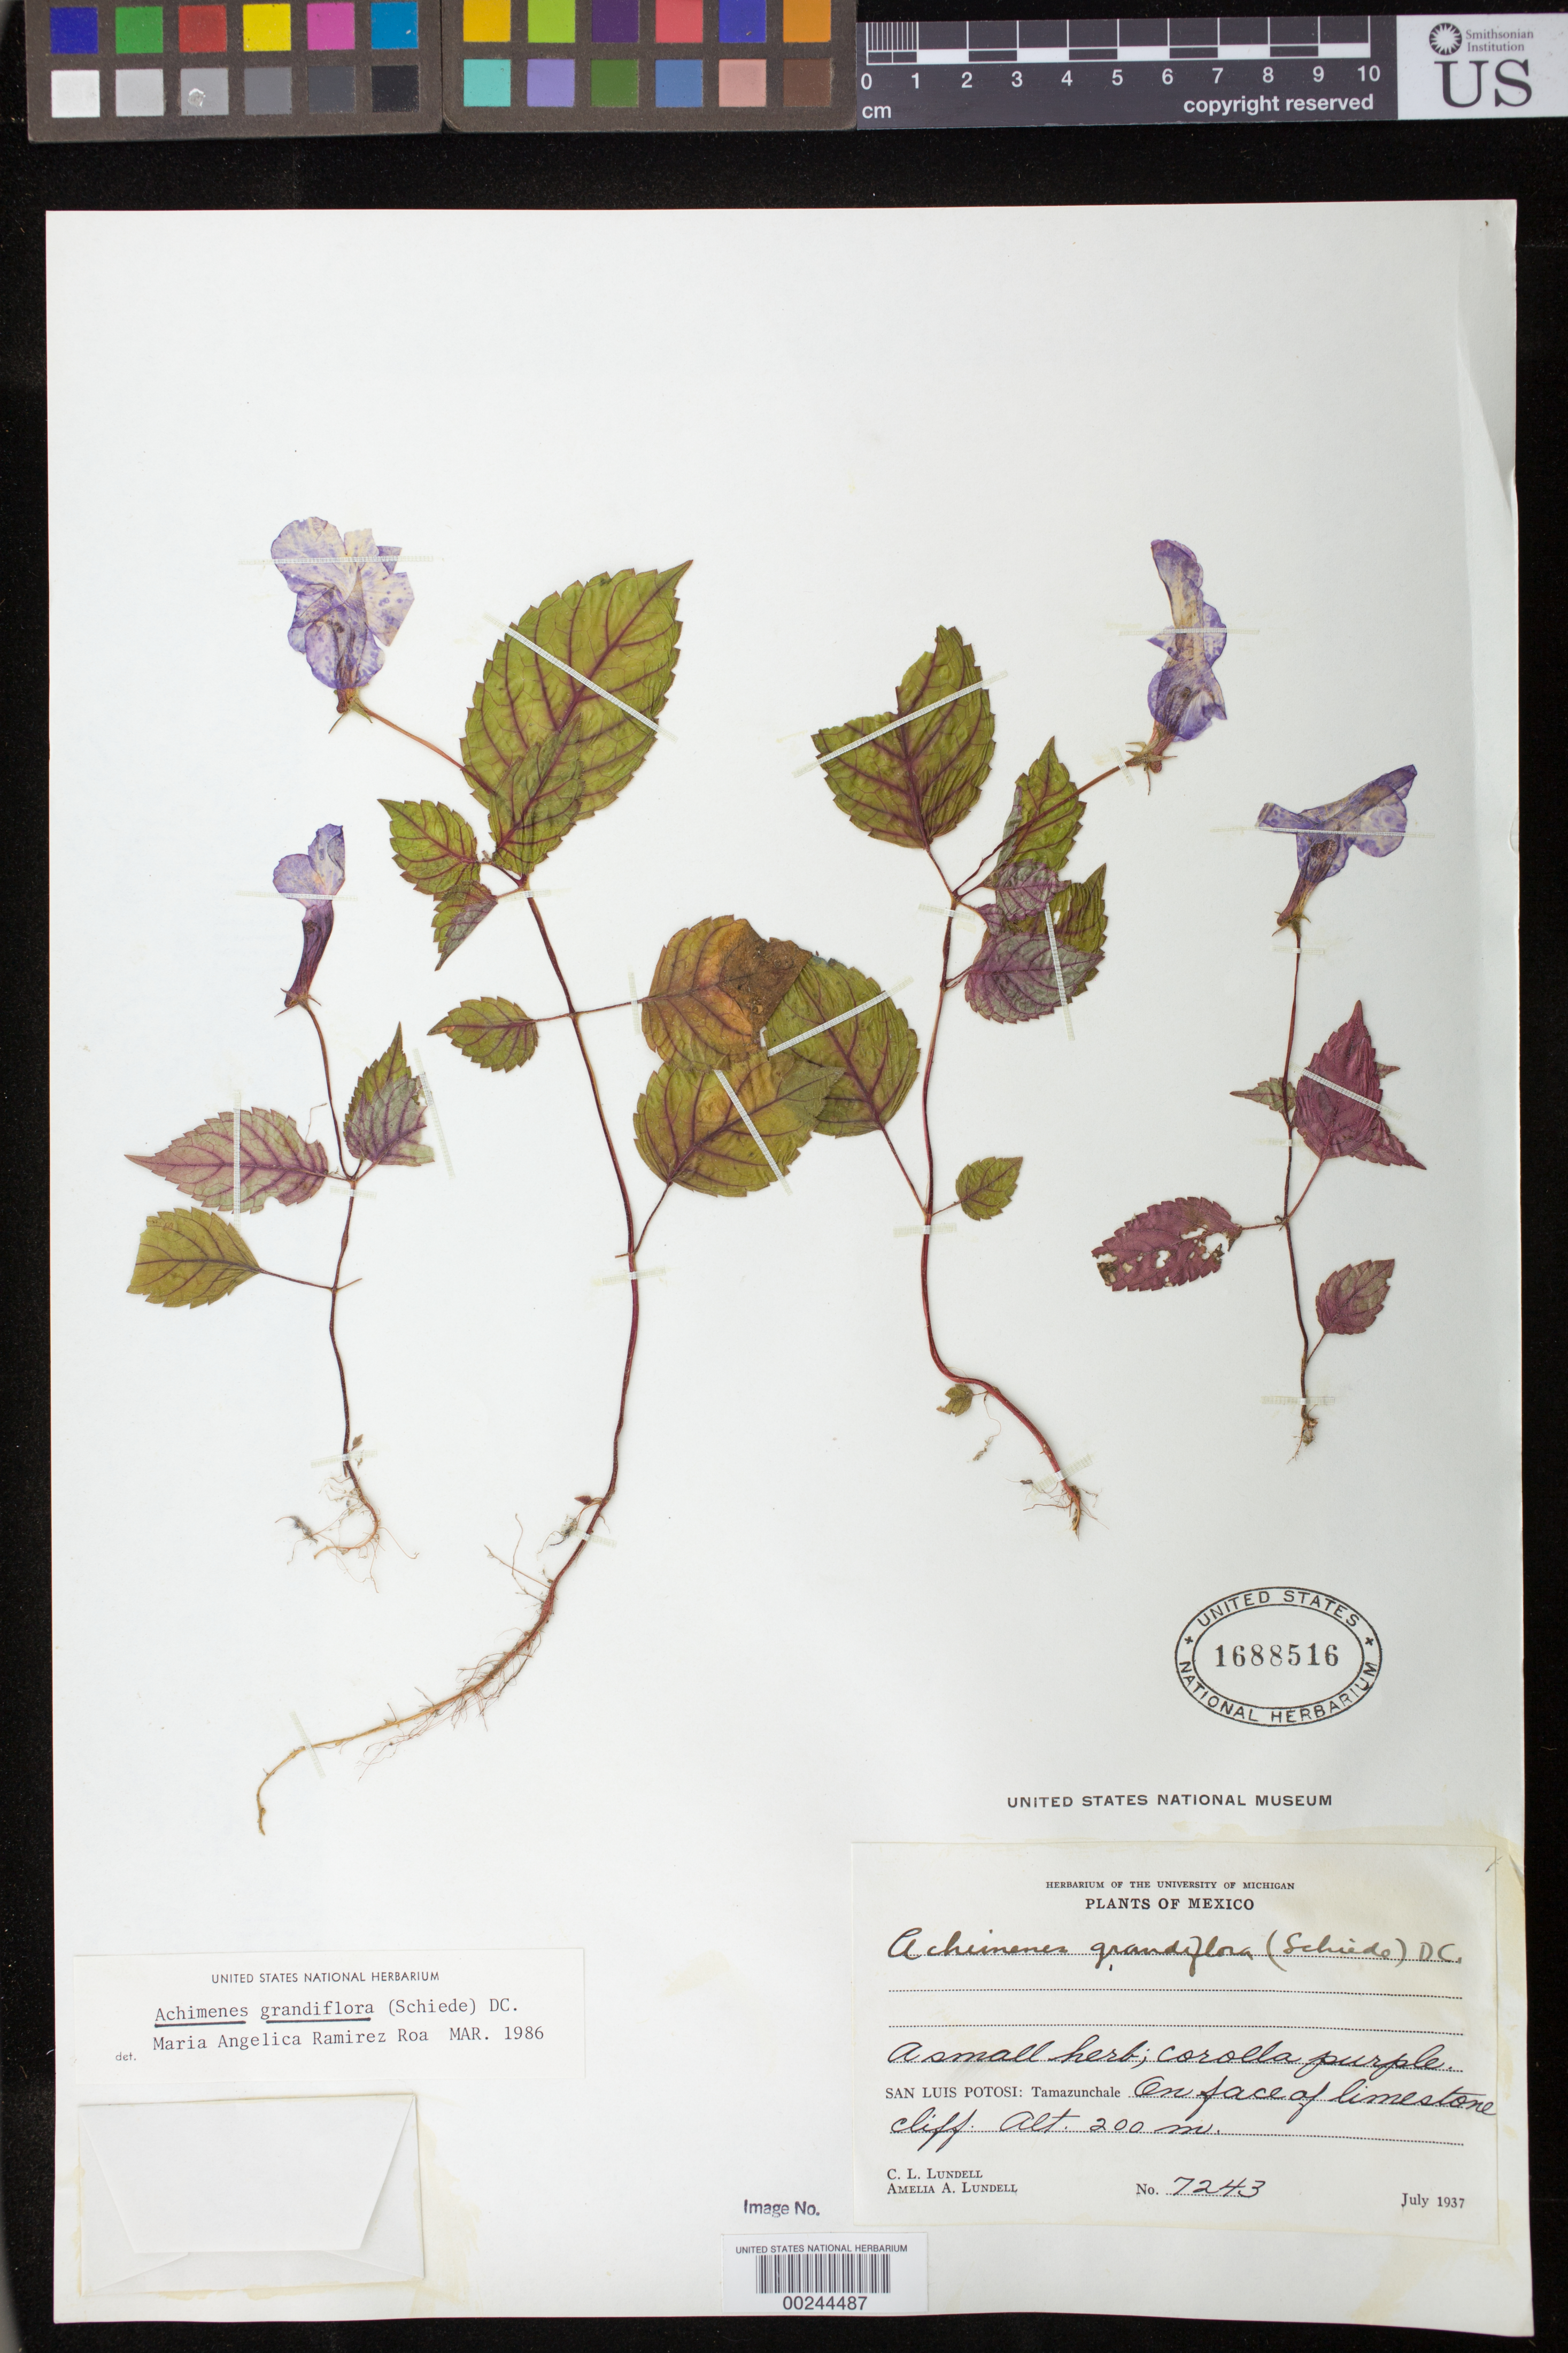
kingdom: Plantae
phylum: Tracheophyta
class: Magnoliopsida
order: Lamiales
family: Gesneriaceae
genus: Achimenes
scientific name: Achimenes grandiflora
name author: (Schiede) DC.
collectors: C. L. Lundell & A. A. Lundell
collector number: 7243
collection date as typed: Jul 1937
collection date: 1937-07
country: Mexico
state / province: San Luis Potosi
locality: Tamazunchale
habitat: On face of limestone cliff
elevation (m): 200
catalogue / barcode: US 1688516